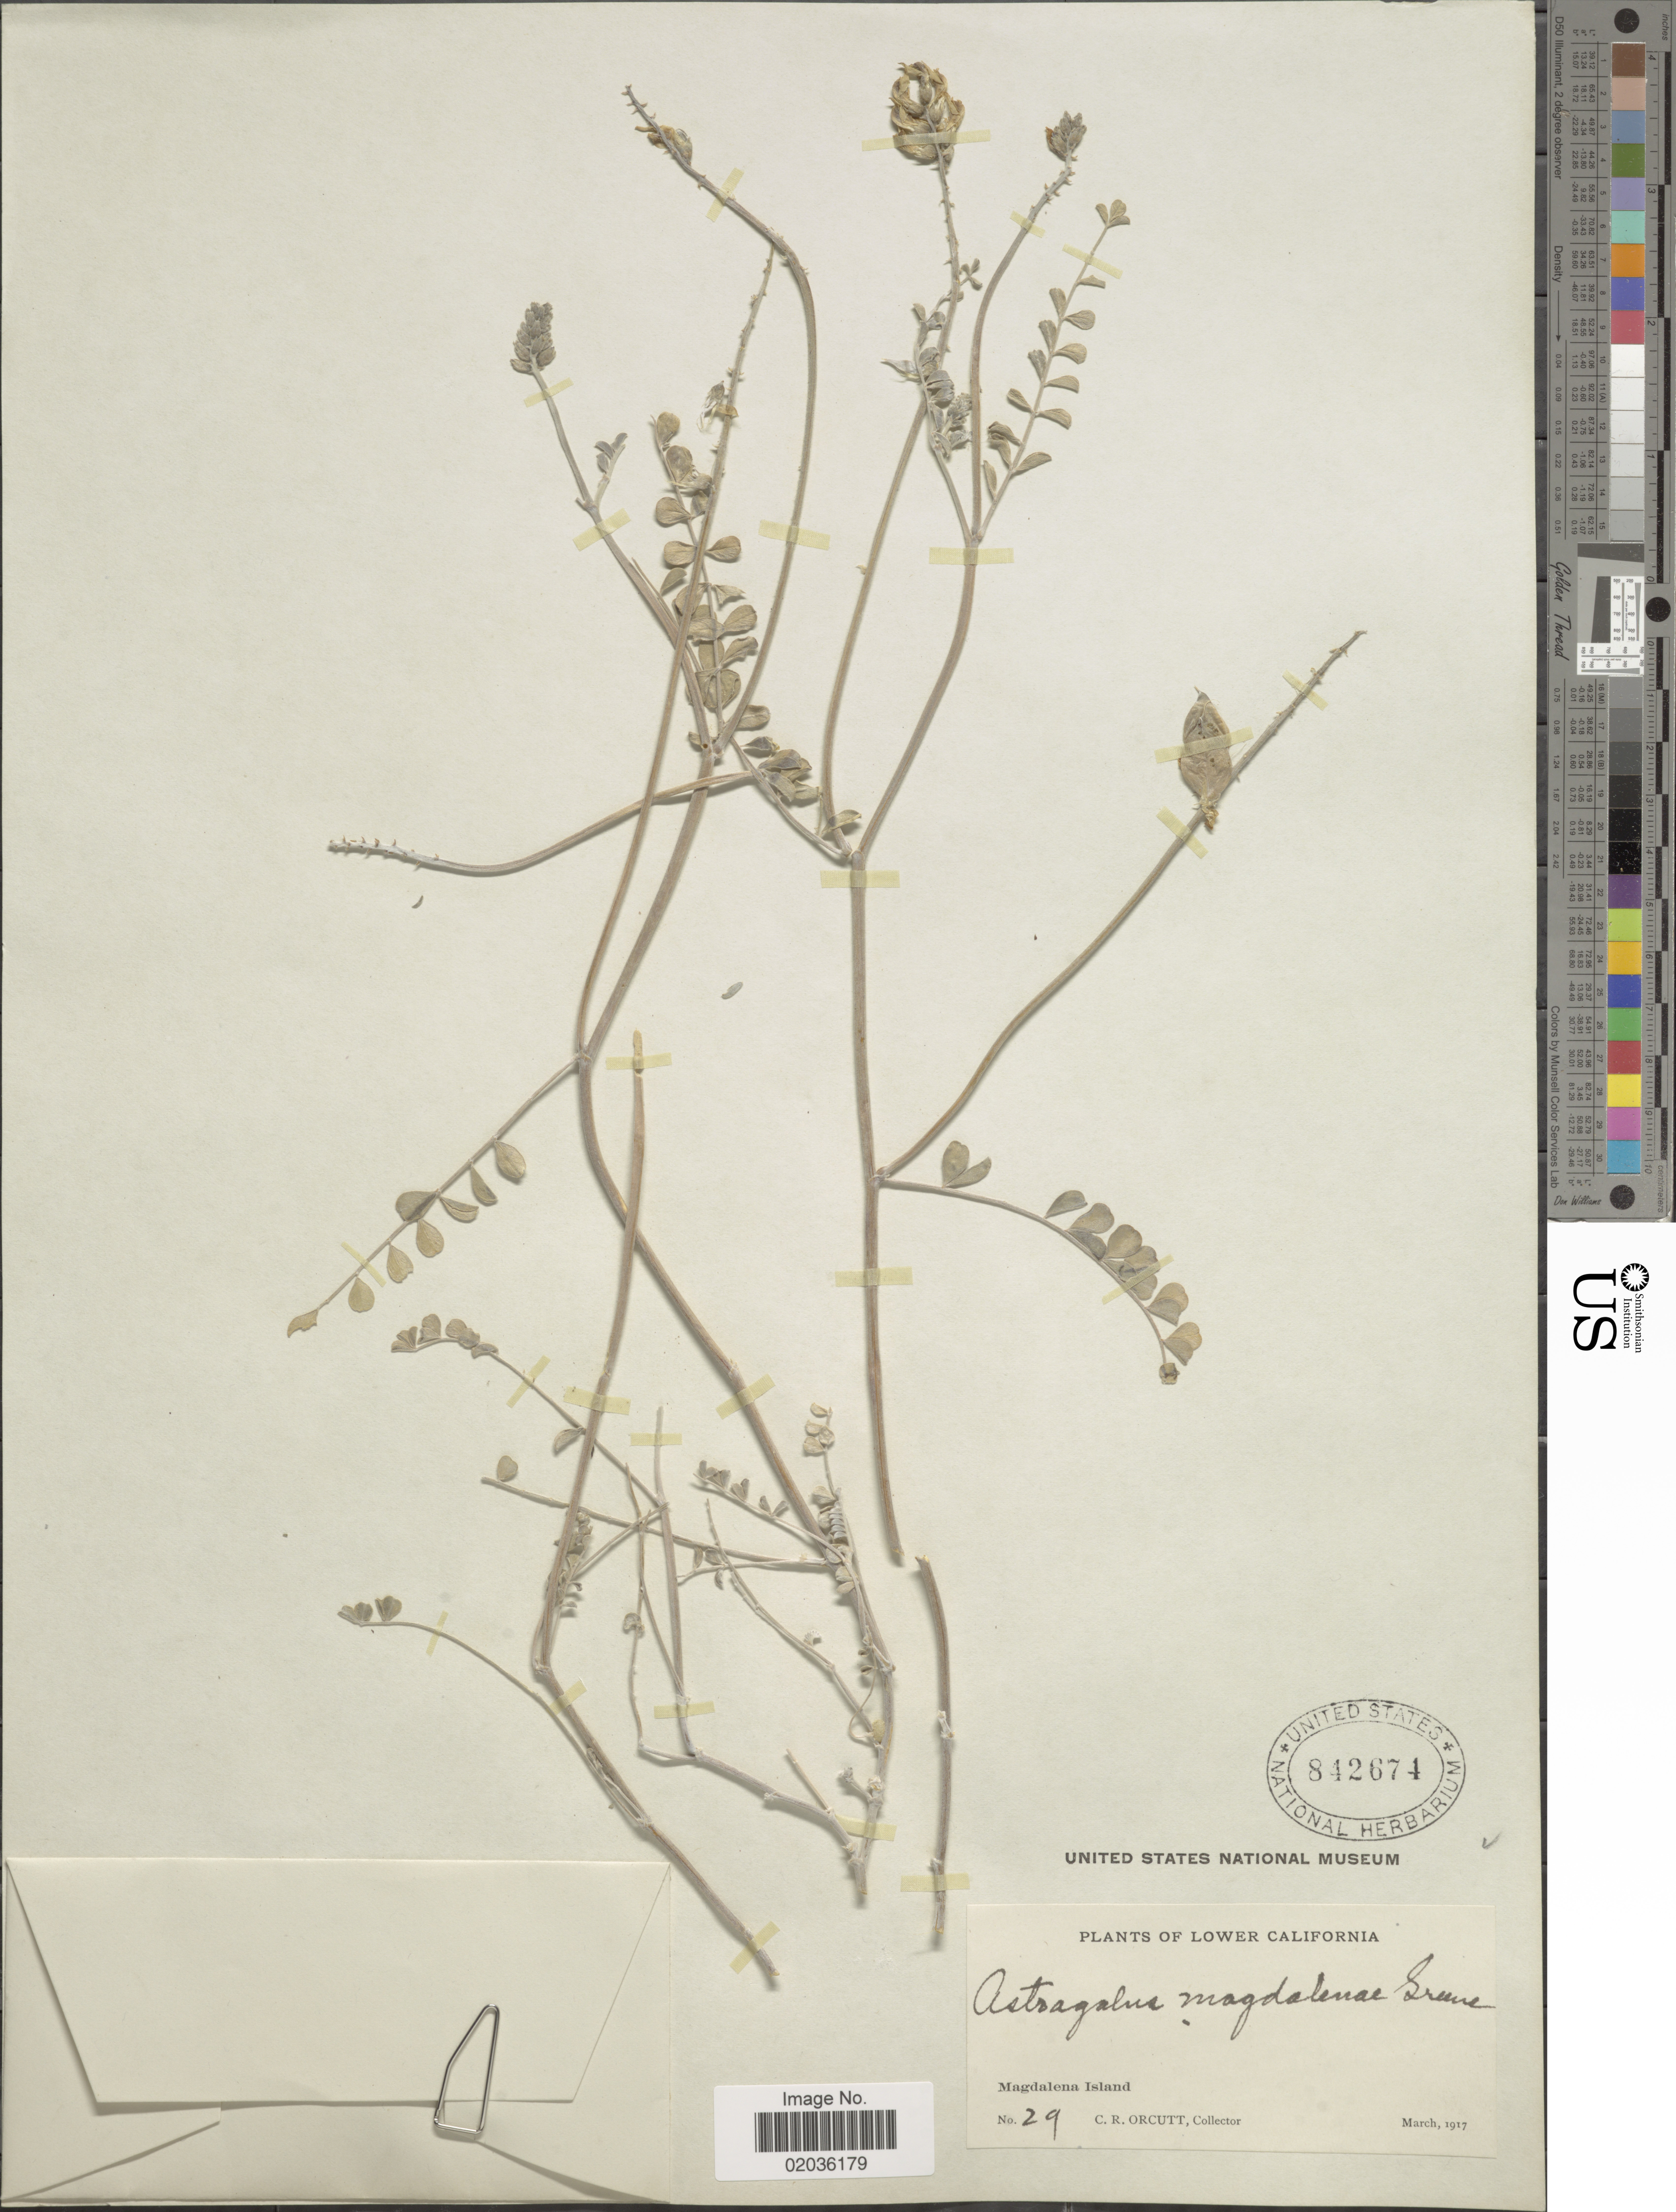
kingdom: Plantae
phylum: Tracheophyta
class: Magnoliopsida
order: Fabales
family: Fabaceae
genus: Astragalus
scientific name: Astragalus magdalenae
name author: Greene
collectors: C. R. Orcutt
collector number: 29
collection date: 1917-03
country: Mexico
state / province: Baja California Sur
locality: Lower California, Magdalena Island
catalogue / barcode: US 842674